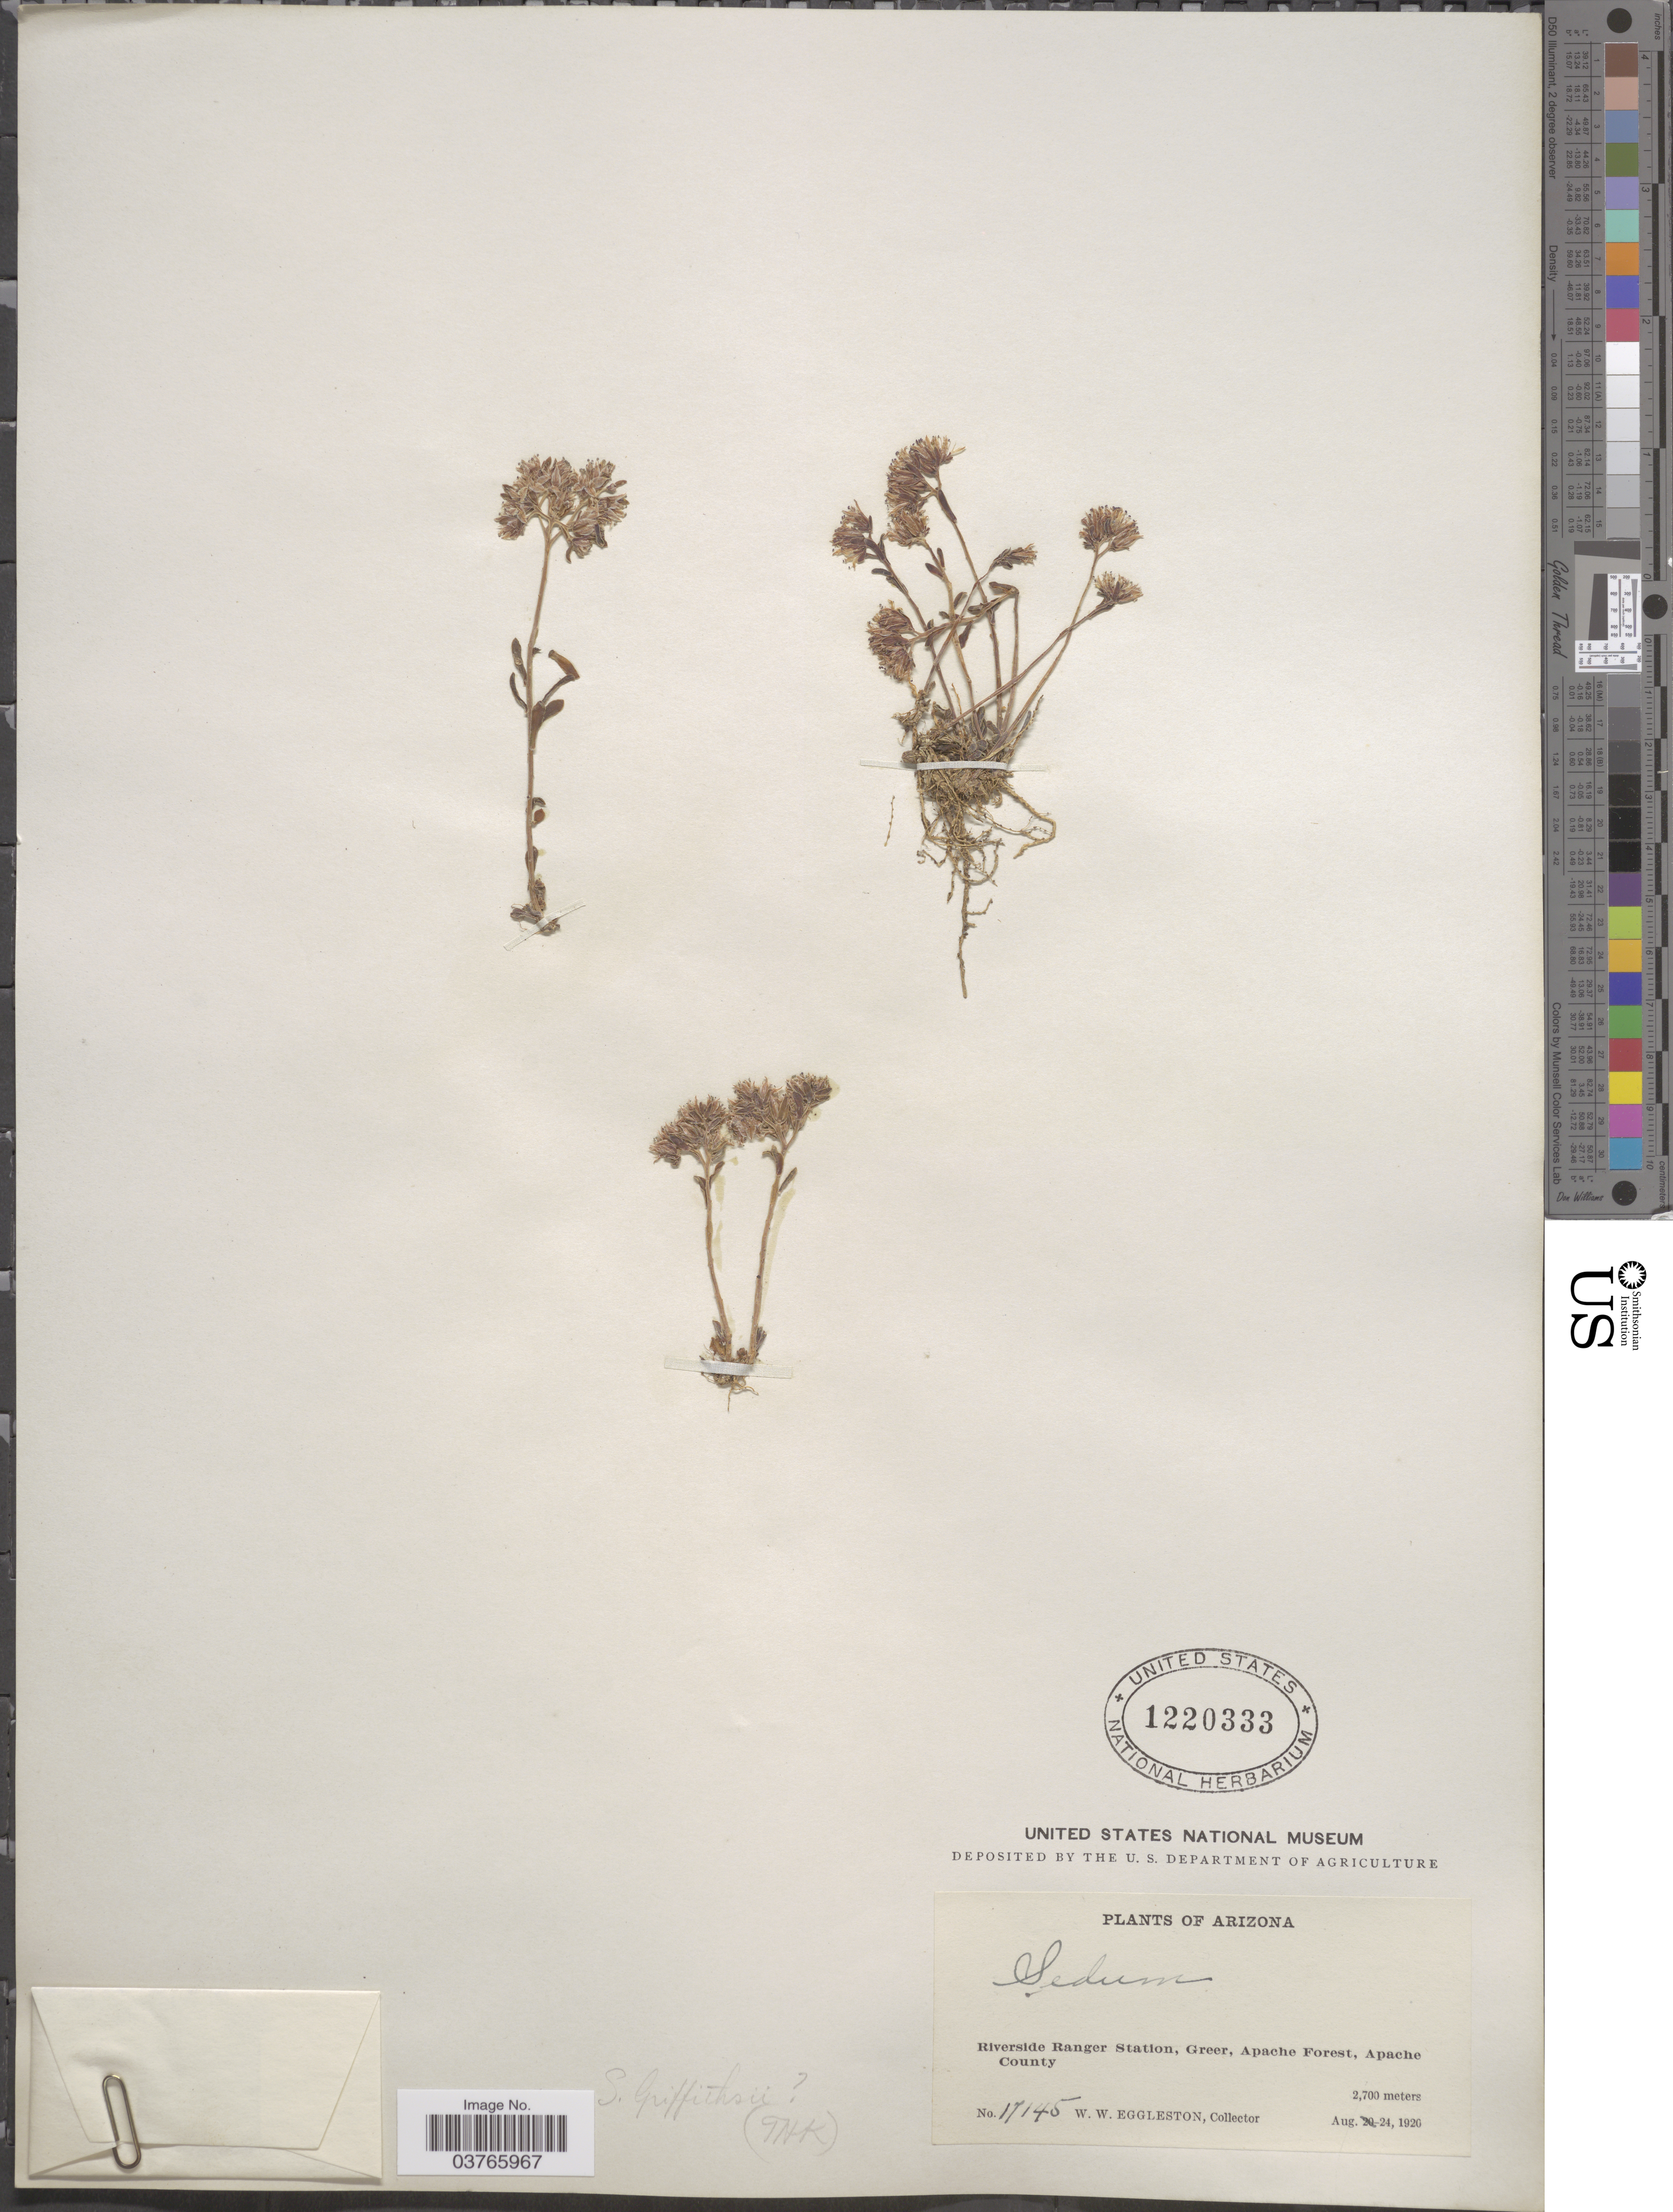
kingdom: Plantae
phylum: Tracheophyta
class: Magnoliopsida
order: Saxifragales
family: Crassulaceae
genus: Sedum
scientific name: Sedum griffithsii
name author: Rose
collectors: W. W. Eggleston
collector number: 17145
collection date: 1920-08-24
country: United States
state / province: Arizona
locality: Riverside Ranger Station, Greer, Apache Forest, Apache County.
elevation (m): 2700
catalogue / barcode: US 1220333